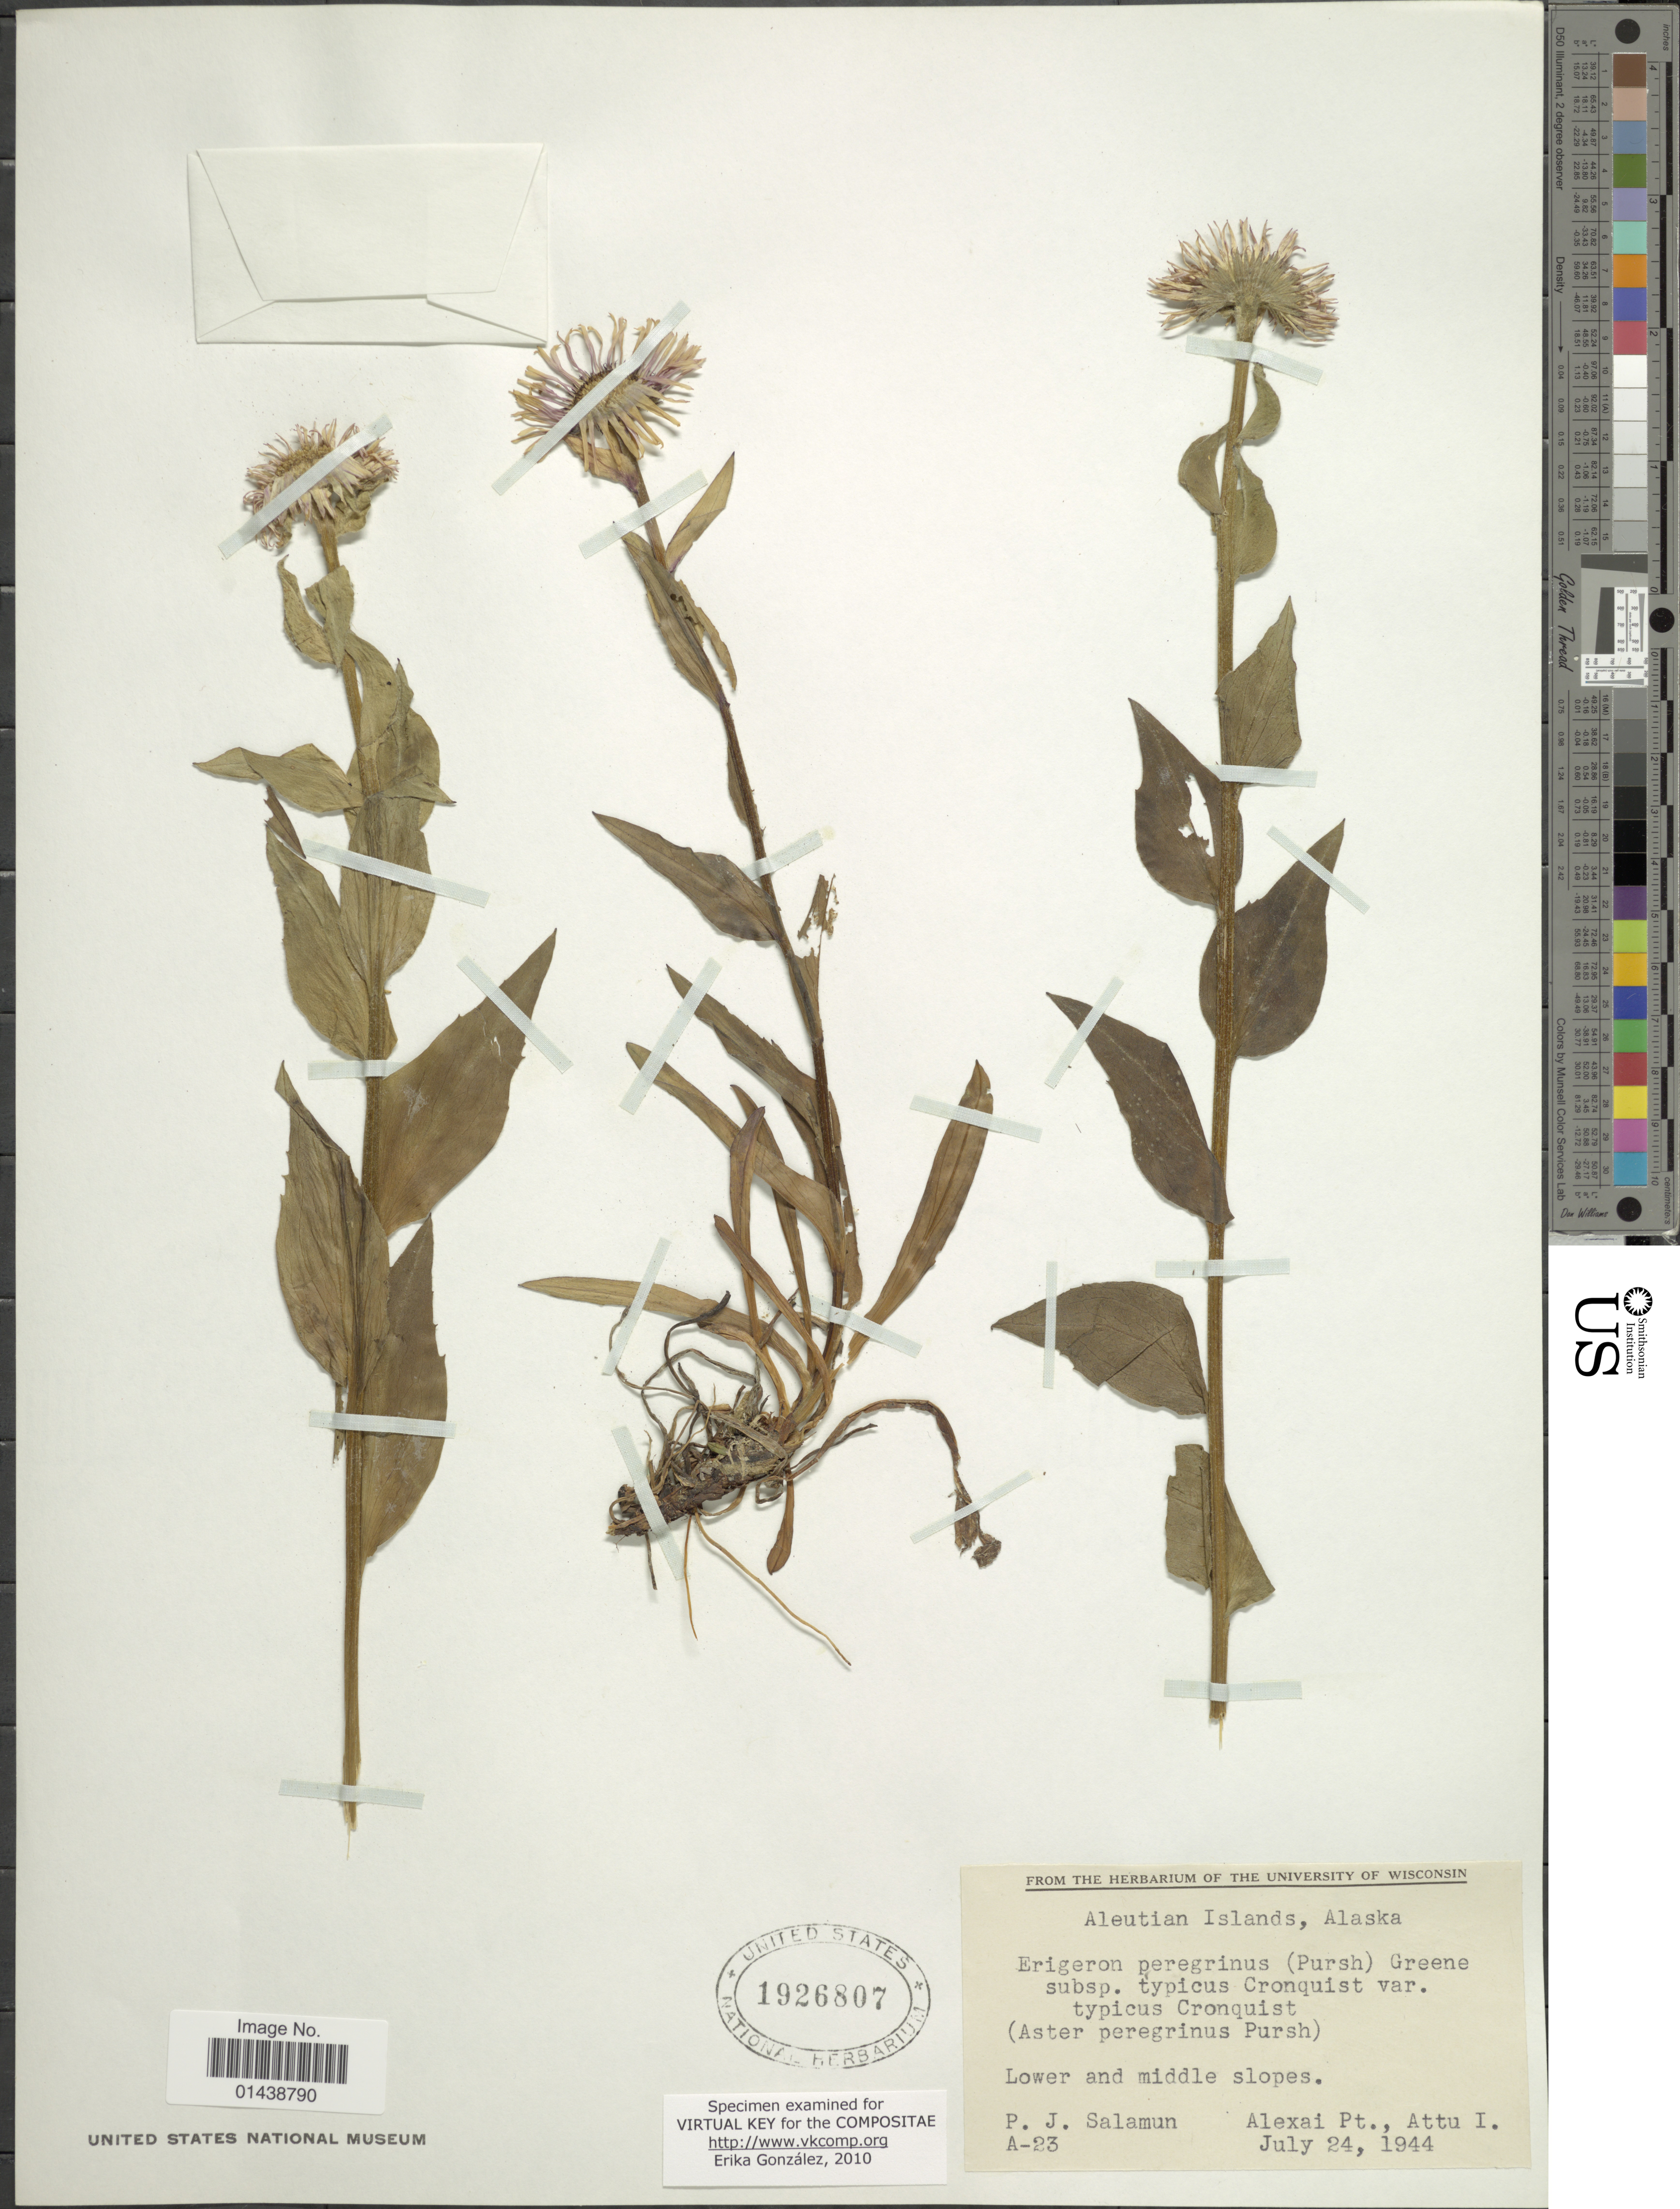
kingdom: Plantae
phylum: Tracheophyta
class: Magnoliopsida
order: Asterales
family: Asteraceae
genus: Erigeron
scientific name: Erigeron peregrinus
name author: (Banks ex Pursh) Greene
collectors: P. Salamun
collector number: A-23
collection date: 1944-07-24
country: United States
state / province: Alaska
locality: Aleutian Islands, Alexai Pt., Attu I.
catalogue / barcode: US 1926807